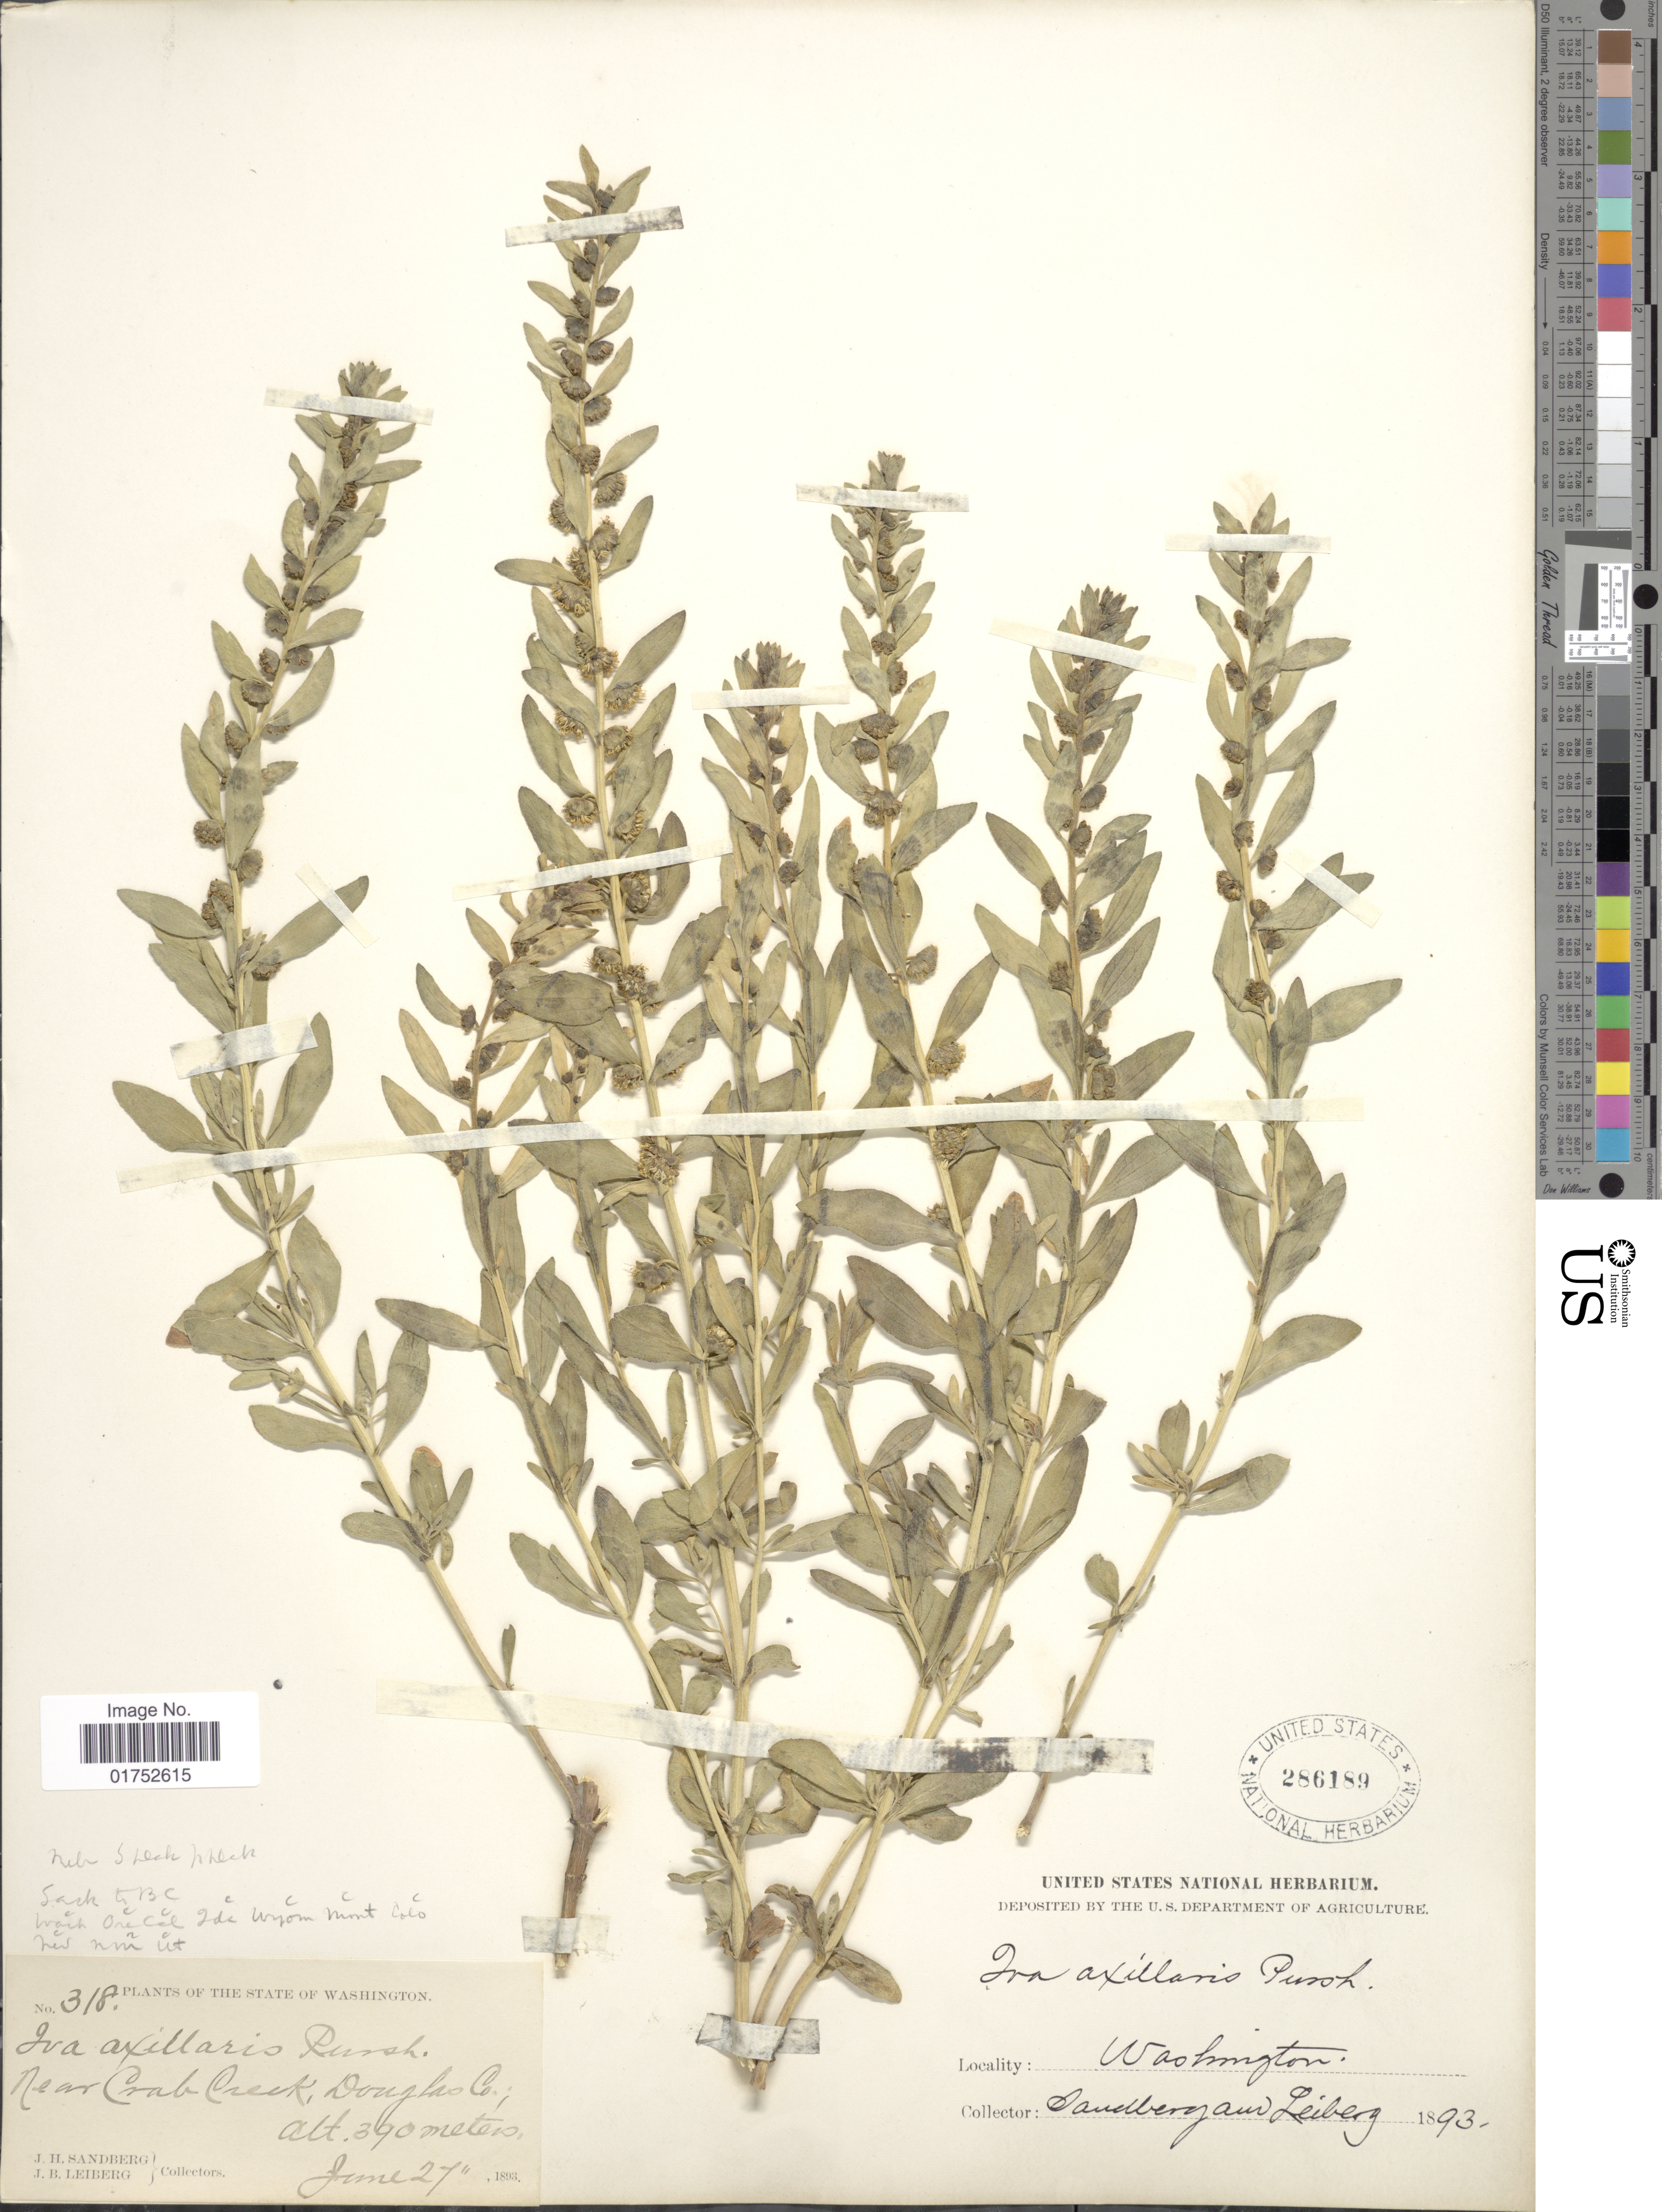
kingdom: Plantae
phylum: Tracheophyta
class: Magnoliopsida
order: Asterales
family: Asteraceae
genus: Iva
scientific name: Iva axillaris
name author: Pursh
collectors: J. H. Sandberg & J. B. Leiberg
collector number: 318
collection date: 1893-06-27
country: United States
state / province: Washington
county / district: Douglas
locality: Near Crab Creek, Douglas Co.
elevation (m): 390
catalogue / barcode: US 286189